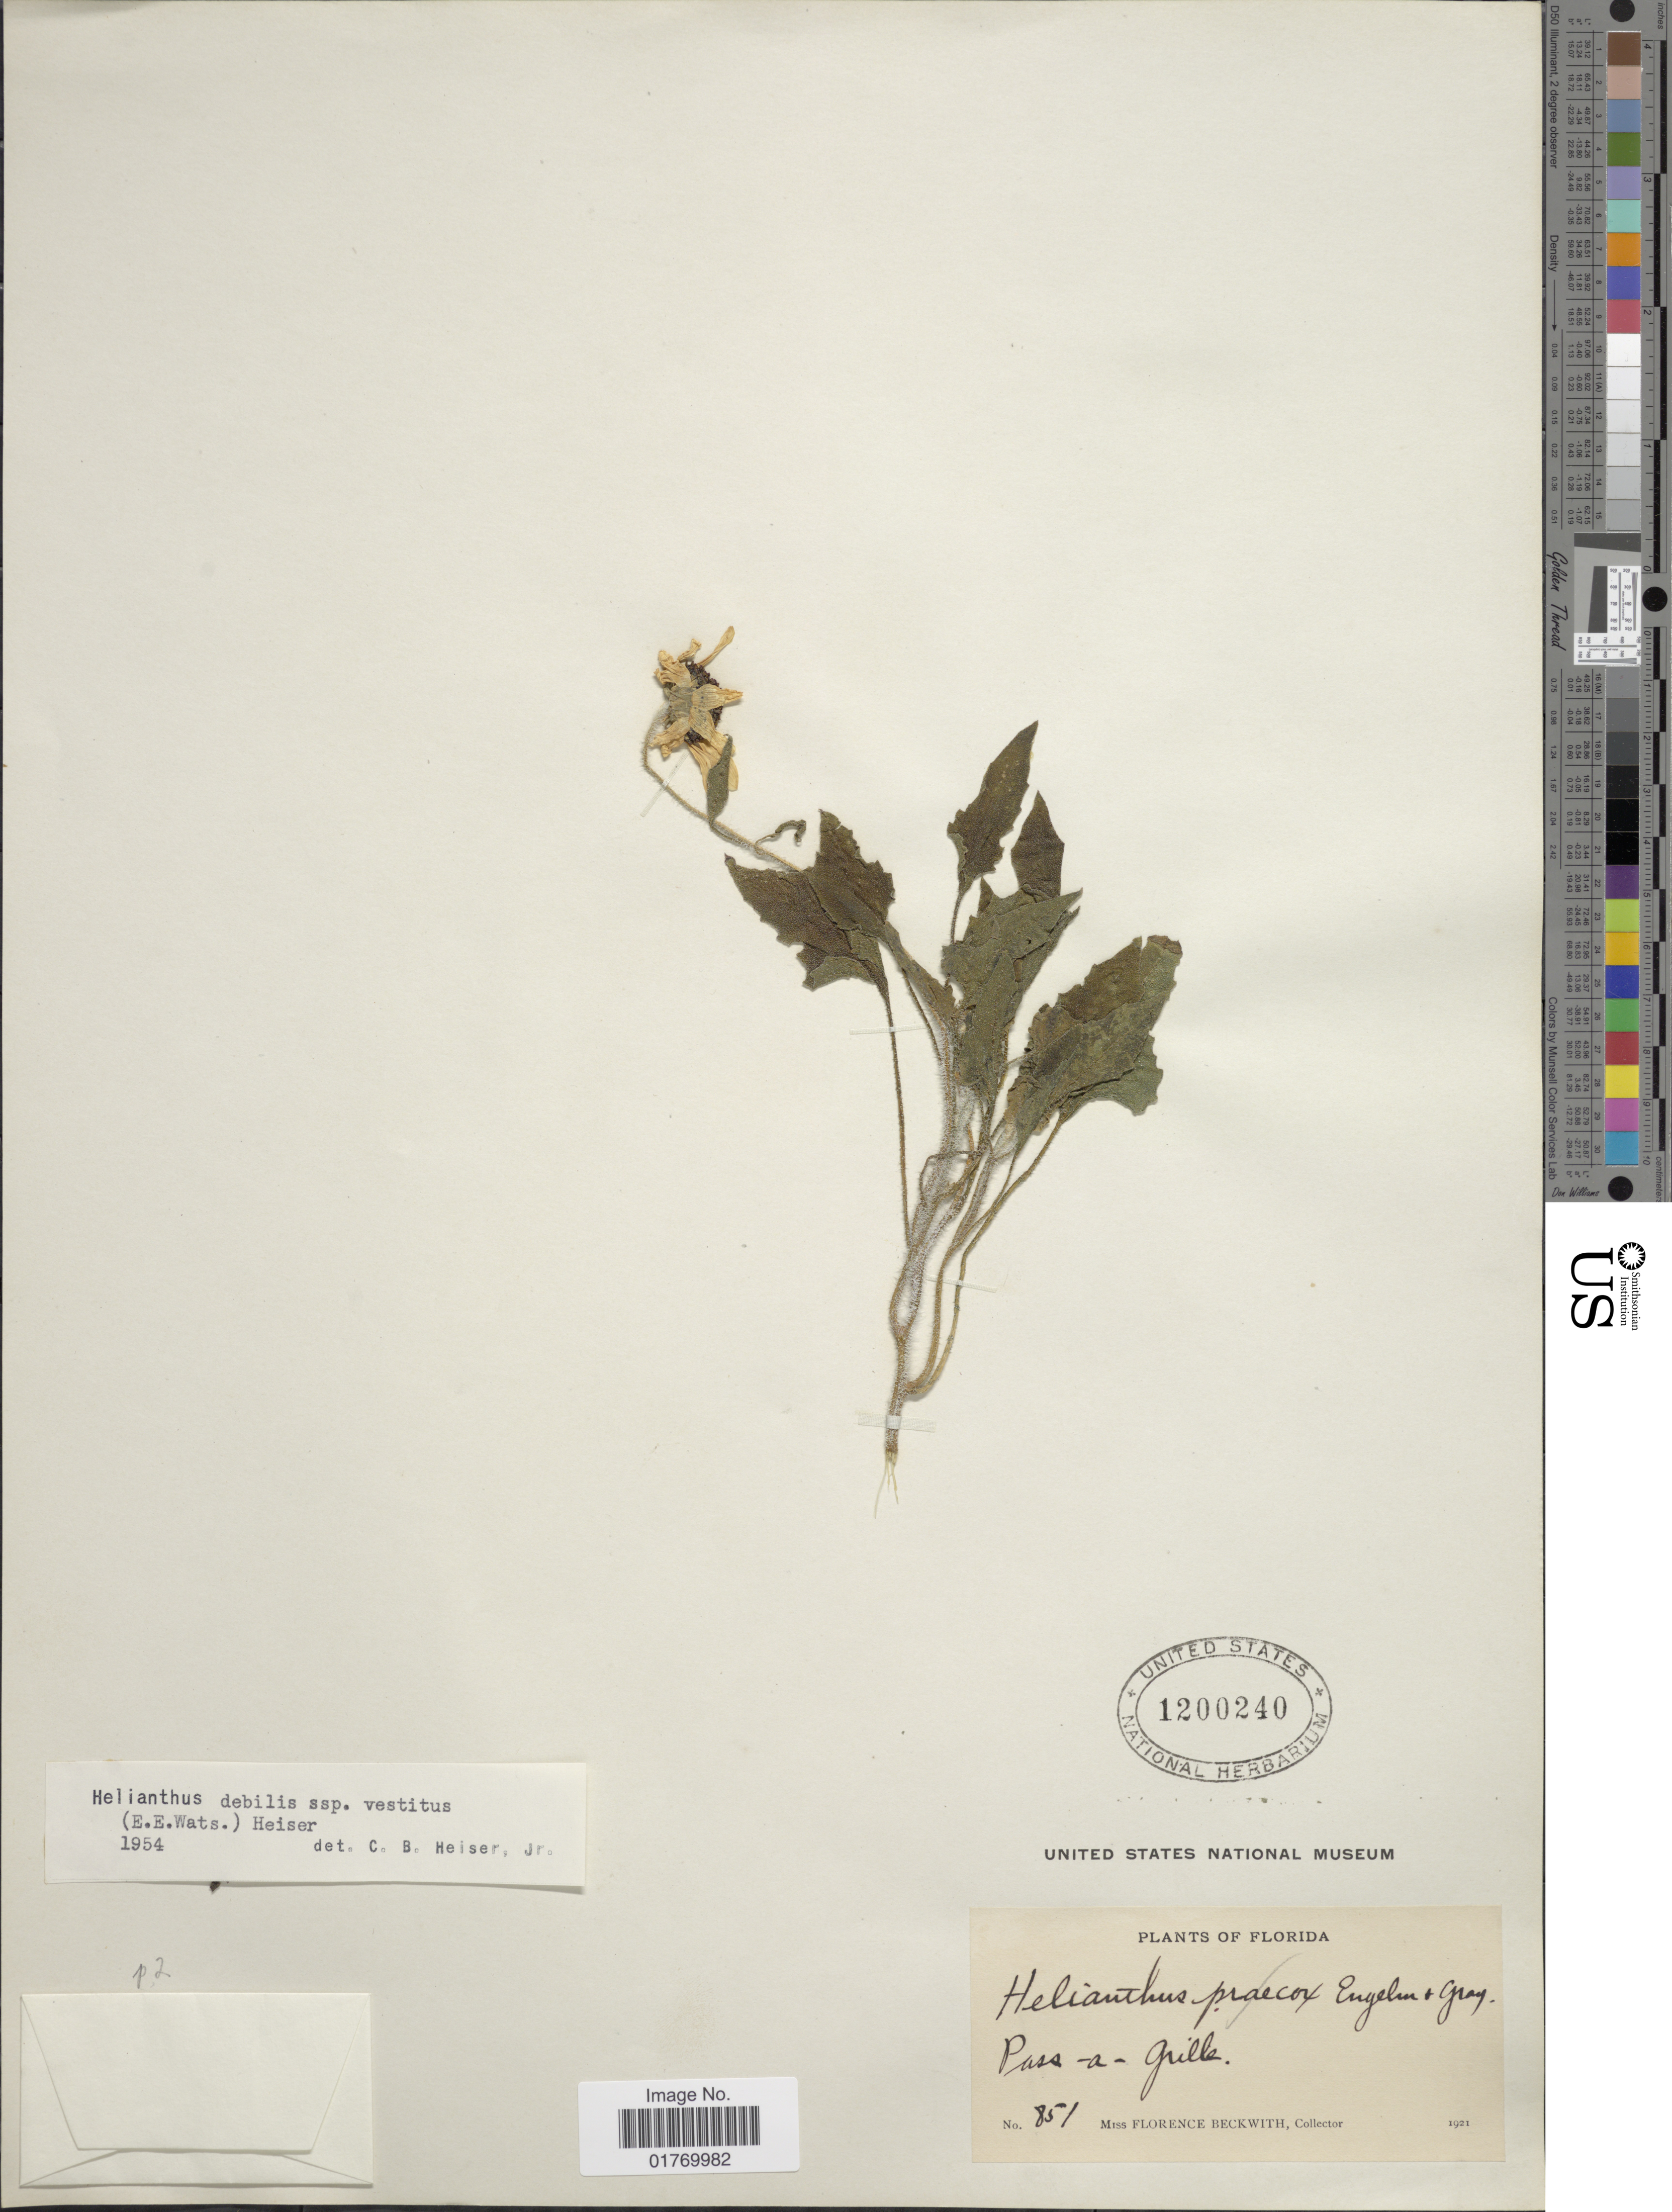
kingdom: Plantae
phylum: Tracheophyta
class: Magnoliopsida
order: Asterales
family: Asteraceae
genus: Helianthus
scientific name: Helianthus debilis subsp. vestitus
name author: Heiser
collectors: F. Beckwith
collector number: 851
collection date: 1921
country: United States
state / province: Florida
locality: Pass-a-grille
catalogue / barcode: US 1200240